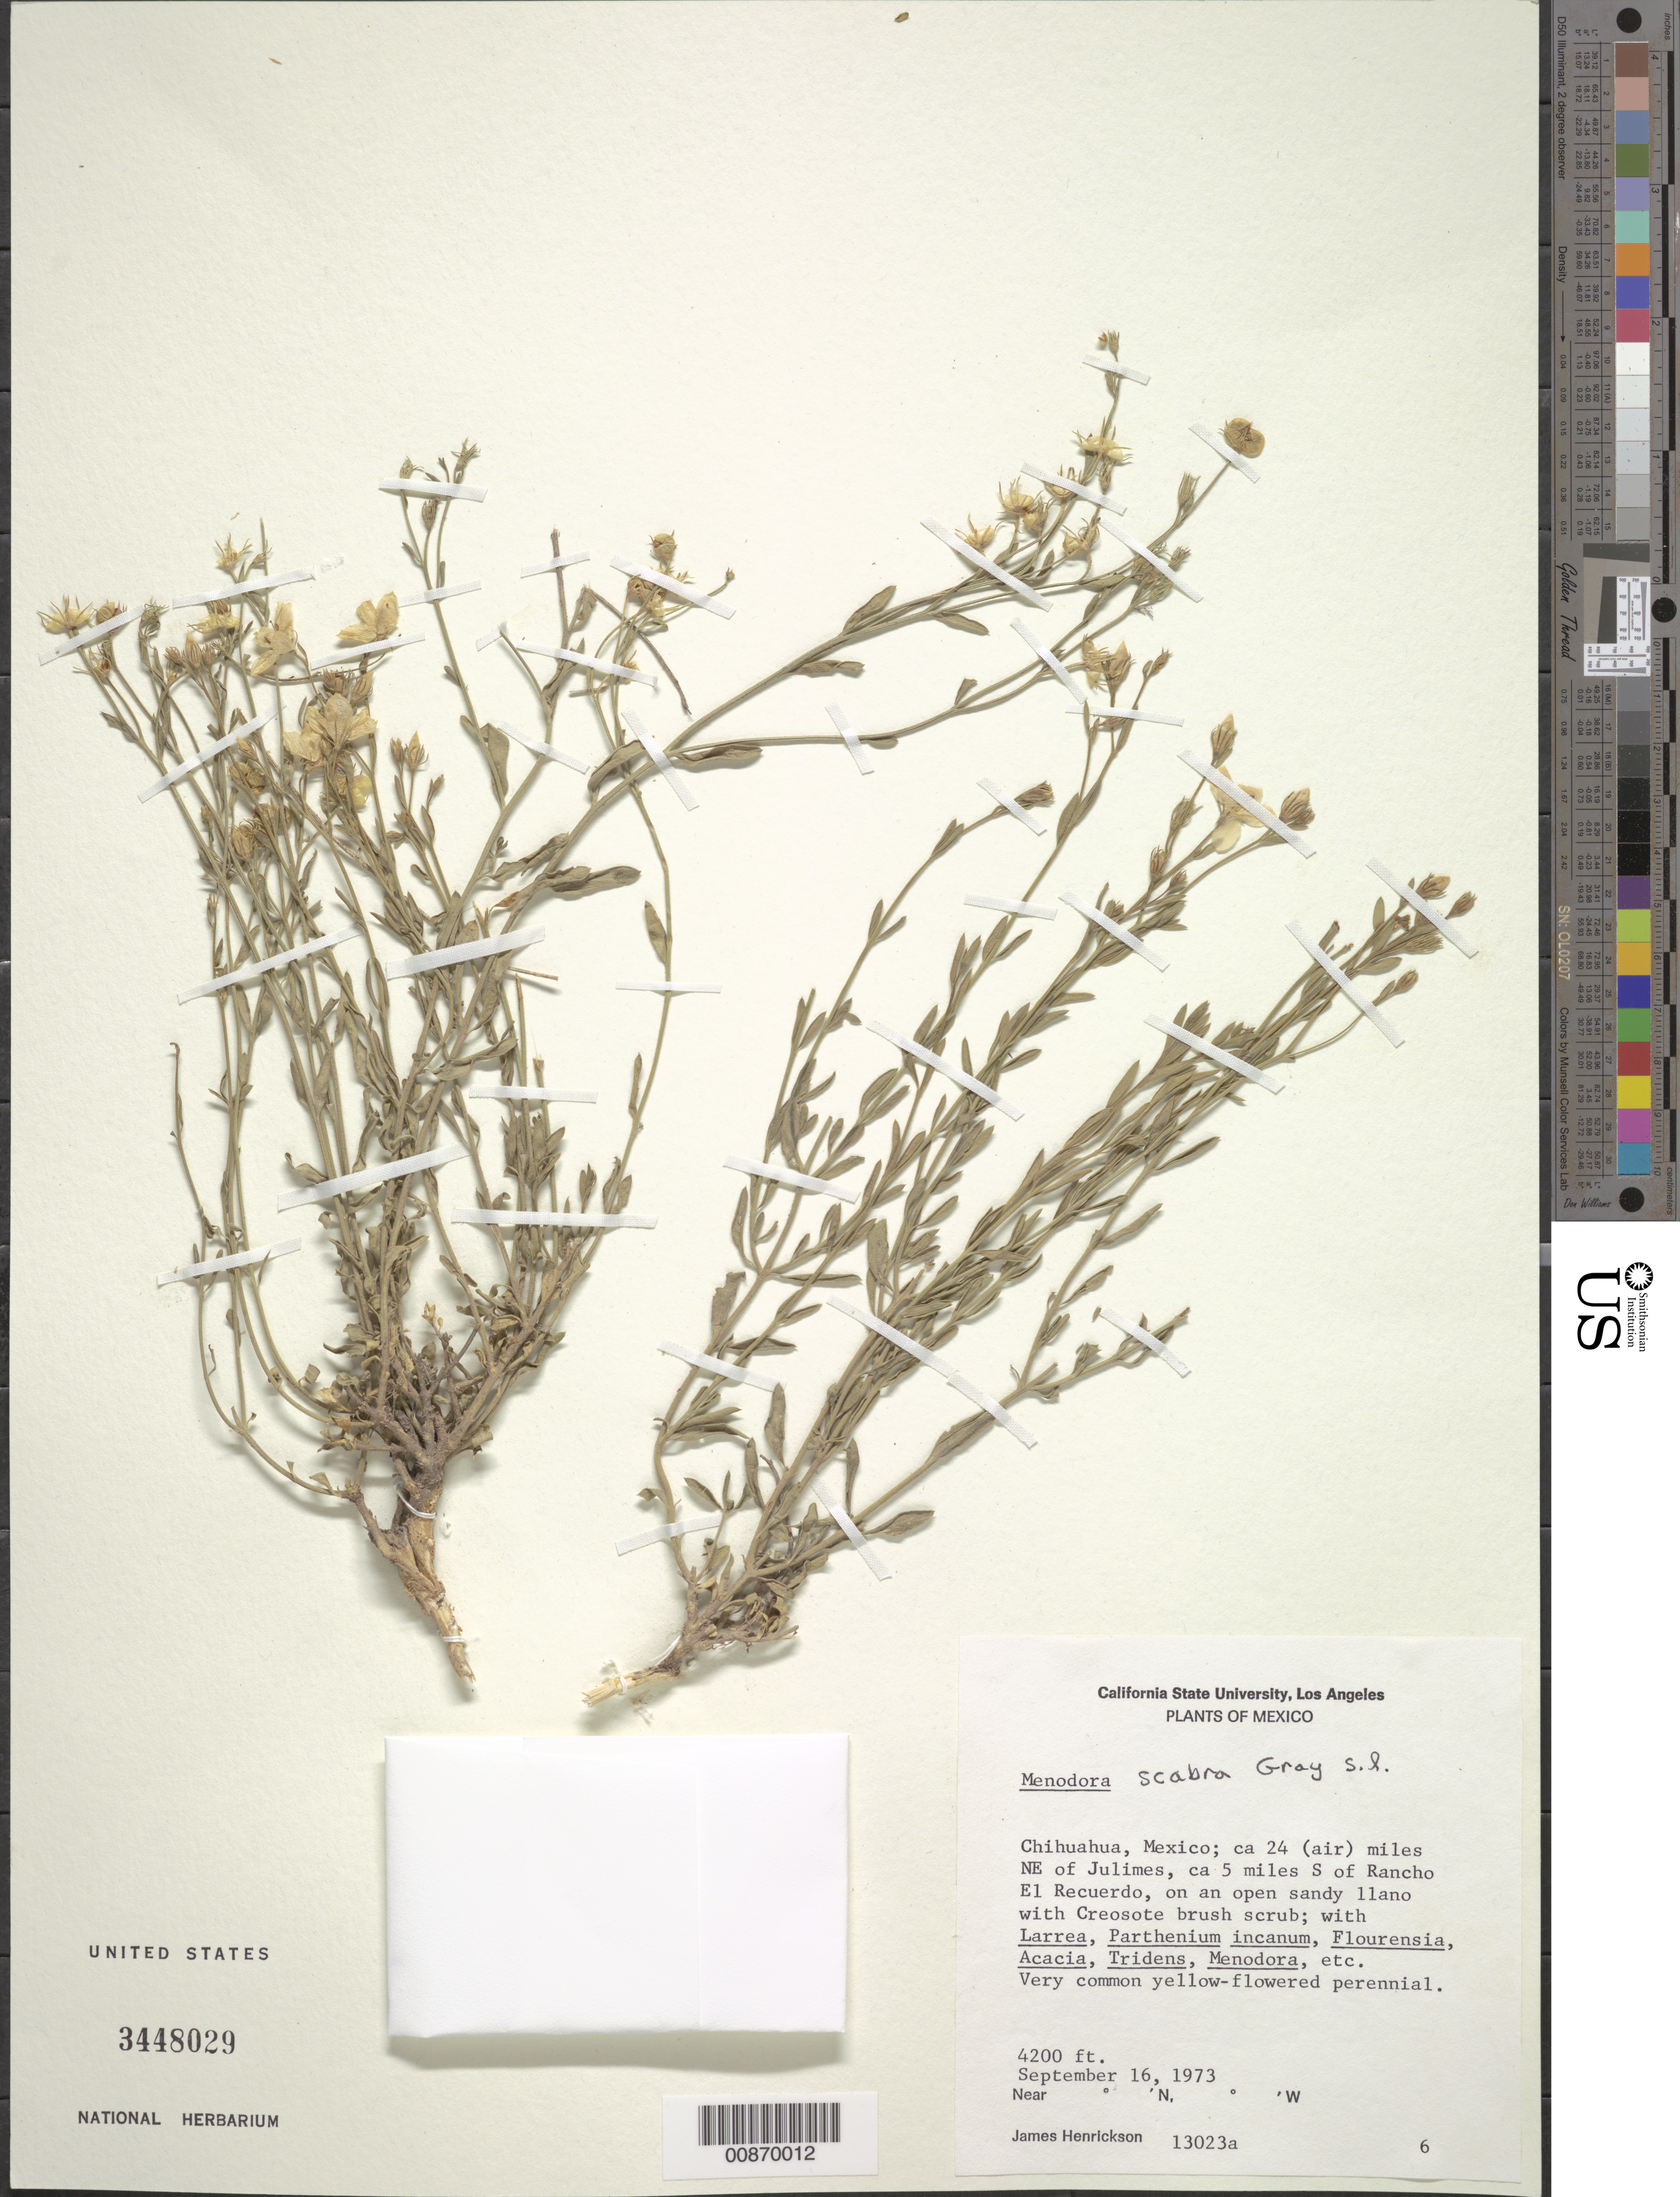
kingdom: Plantae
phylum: Tracheophyta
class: Magnoliopsida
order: Lamiales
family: Oleaceae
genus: Menodora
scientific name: Menodora scabra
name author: A. Gray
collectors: J. Henrickson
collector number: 13023 a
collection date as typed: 16 Sep 1973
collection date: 1973-09-16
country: Mexico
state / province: Chihuahua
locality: Ca 24 (air) miles NE of Julimes, ca 5 miles S of Rancho El Recuerdo.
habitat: On an open sandy llano with Creosote brush scrub; with Larrea, Parthenium incanum, Flourensia, Acacia, Tridens, Menodora, etc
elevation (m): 1280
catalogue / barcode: US 3448029